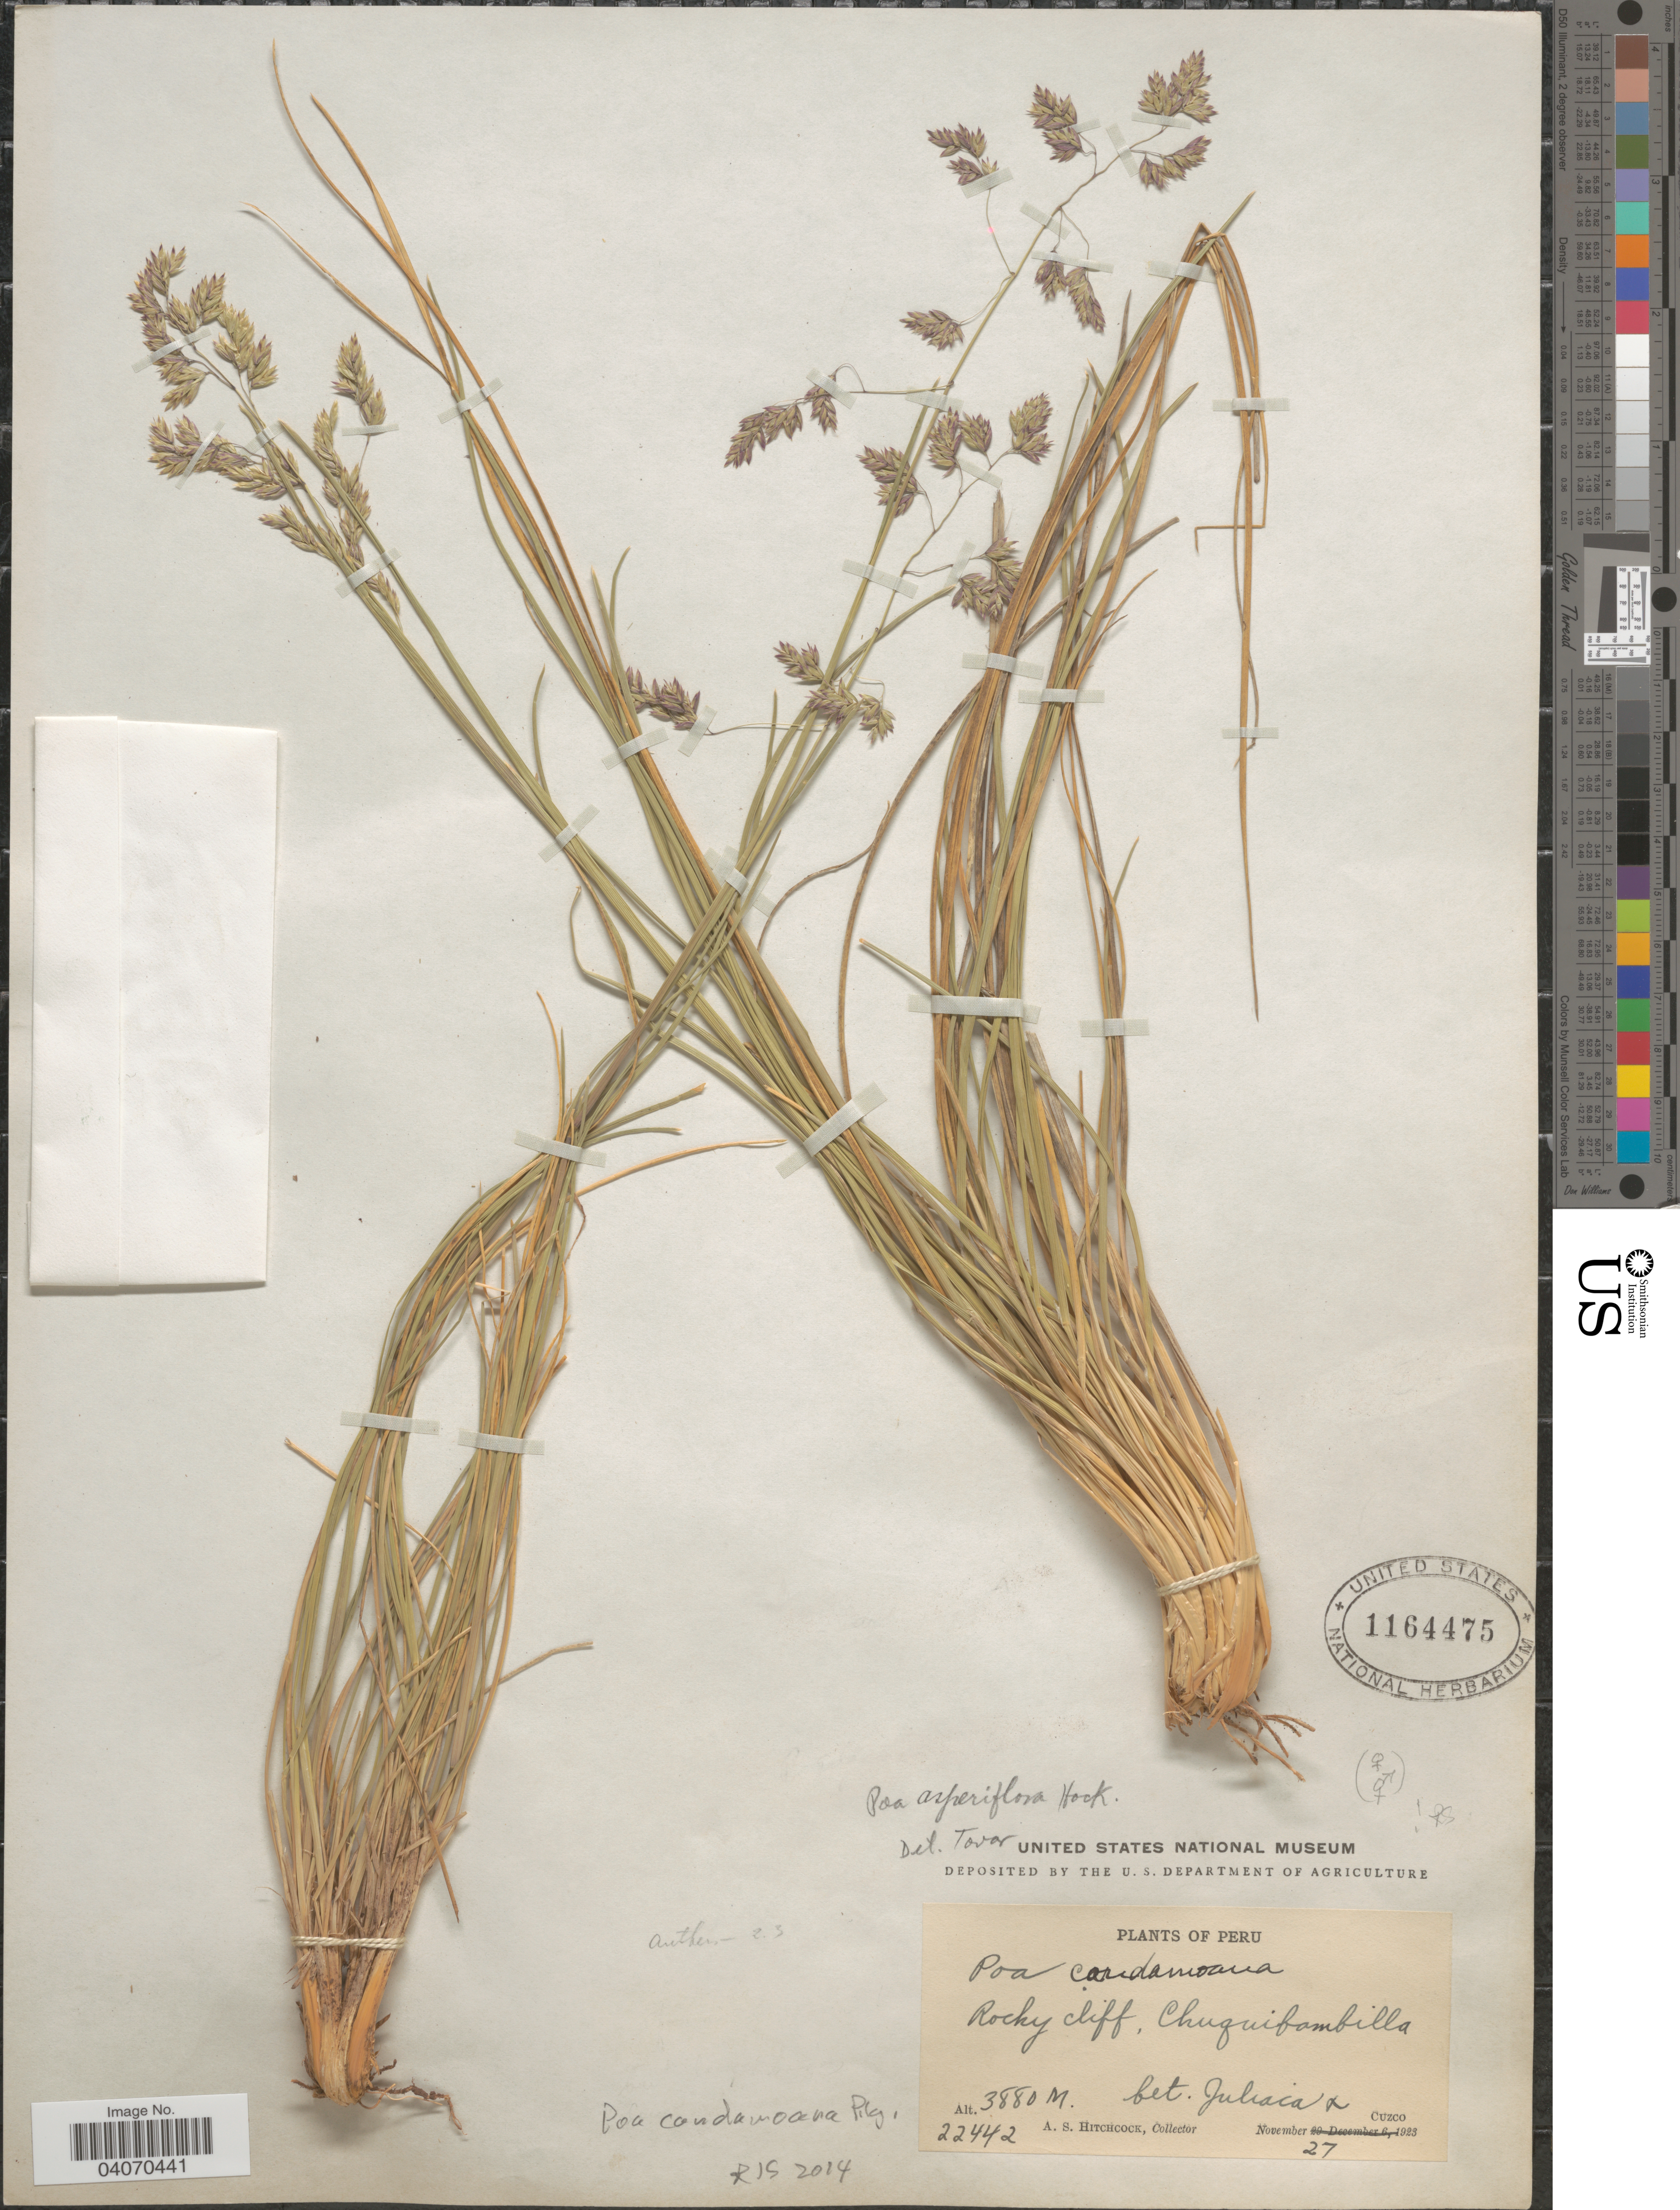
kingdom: Plantae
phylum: Tracheophyta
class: Liliopsida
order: Poales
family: Poaceae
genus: Poa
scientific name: Poa candamoana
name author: Pilg.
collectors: A. S. Hitchcock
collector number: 22442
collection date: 1923-11-27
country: Peru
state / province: Cusco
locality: Rocky cliff, Chuquibambilla bet. Juliaca & Cuzco.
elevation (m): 3880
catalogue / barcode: US 1164475